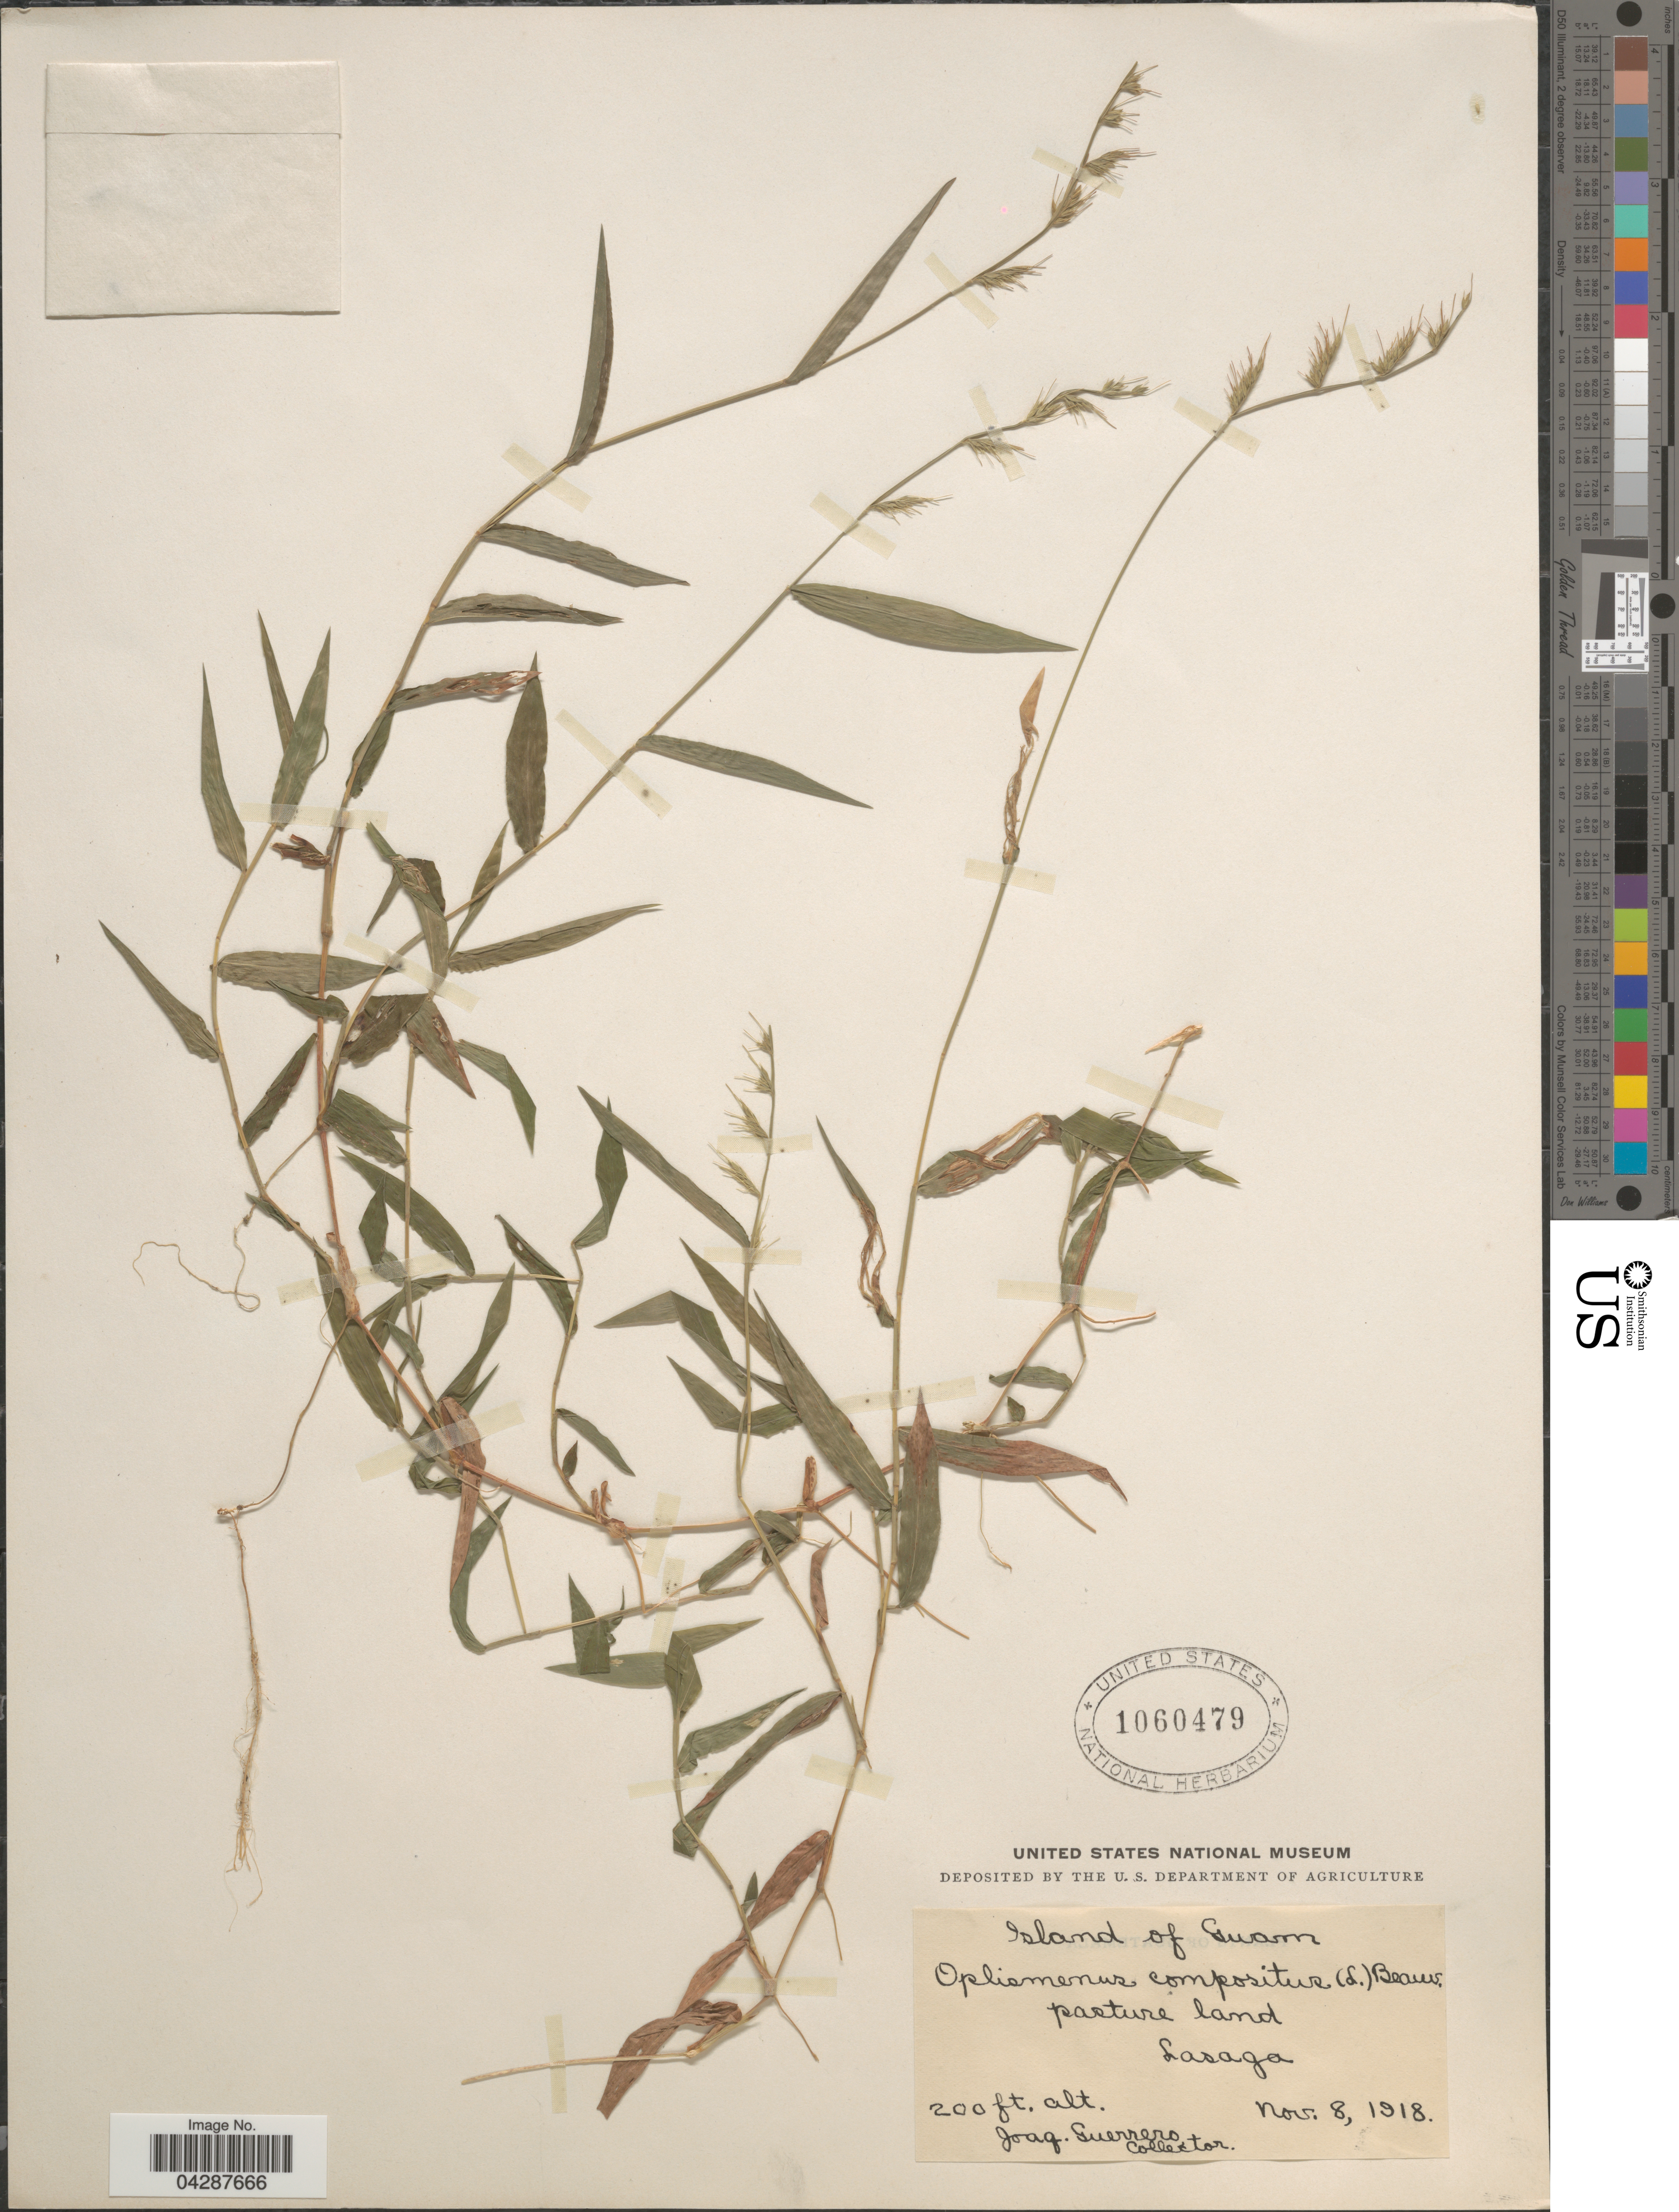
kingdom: Plantae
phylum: Tracheophyta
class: Liliopsida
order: Poales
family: Poaceae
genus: Oplismenus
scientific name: Oplismenus hirtellus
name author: (L.) P. Beauv.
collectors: J. Guerrero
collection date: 1918-11-08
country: Guam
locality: Lasaga.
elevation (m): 61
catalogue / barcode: US 1060479